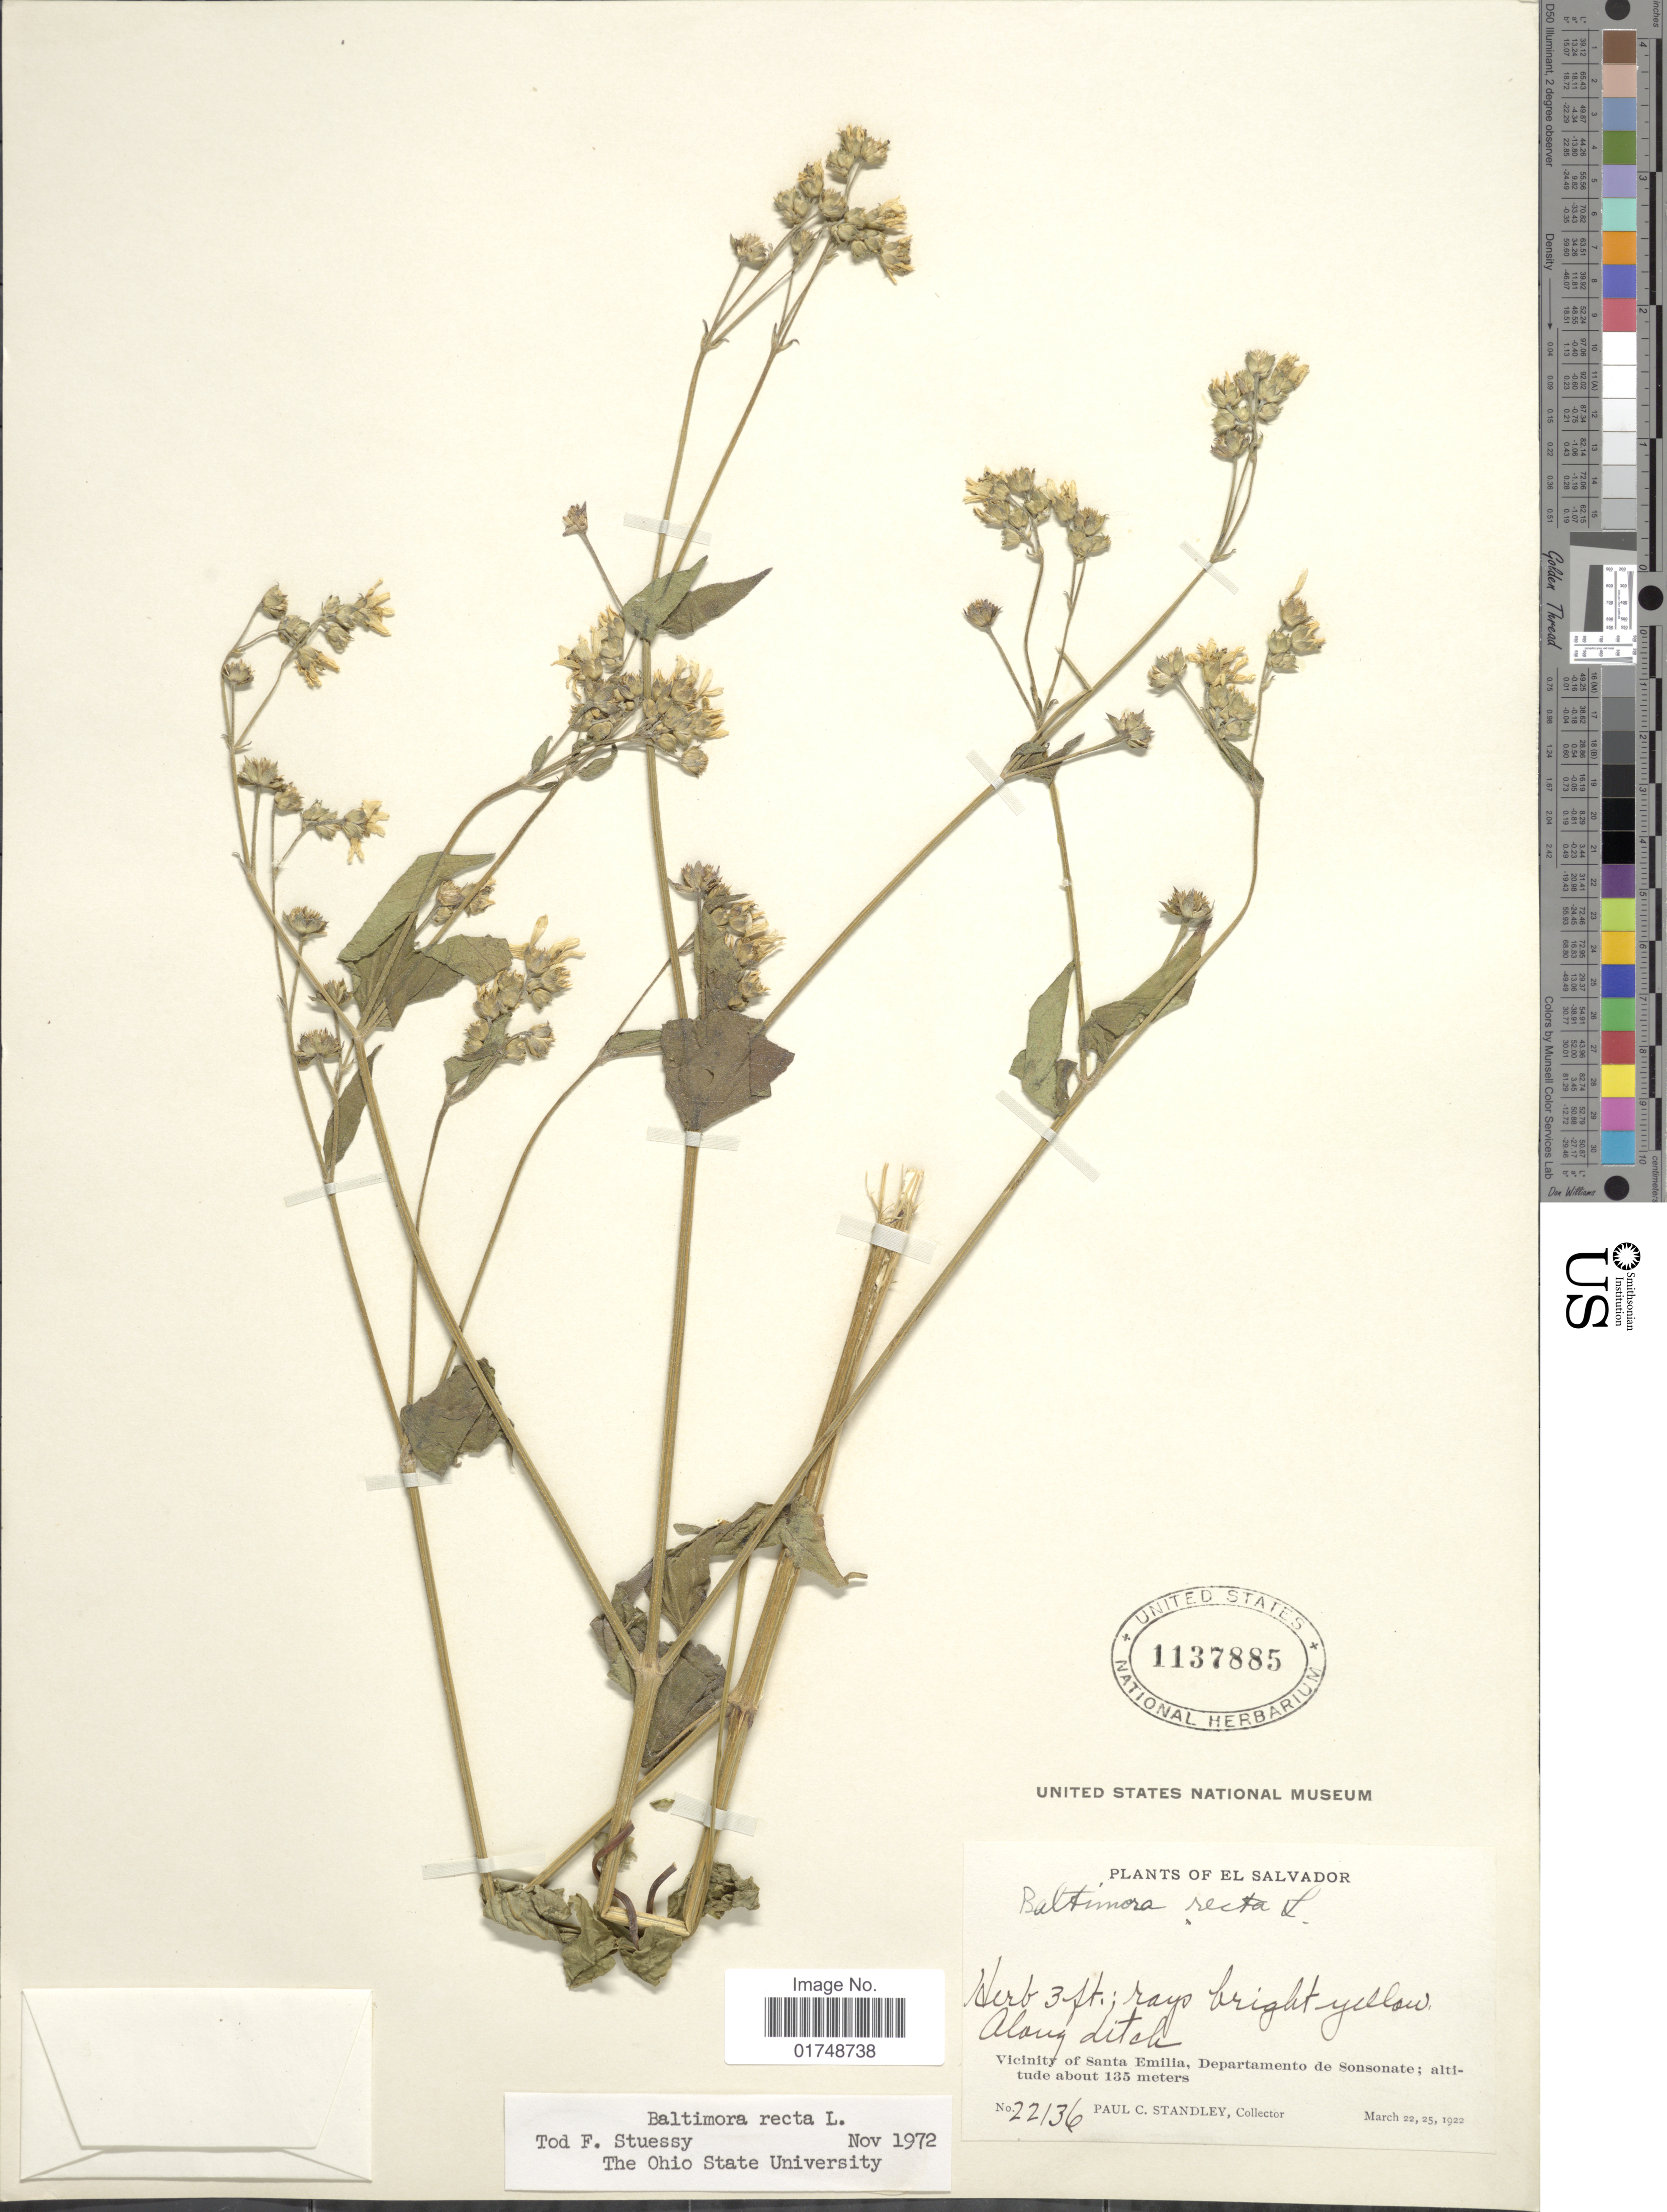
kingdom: Plantae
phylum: Tracheophyta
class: Magnoliopsida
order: Asterales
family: Asteraceae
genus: Baltimora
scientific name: Baltimora recta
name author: L.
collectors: P. C. Standley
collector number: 22136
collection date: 1922-03-22/1922-03-25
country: El Salvador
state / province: Sonsonate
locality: Vicinity of Santa Emilia, Departamento de Sonsonate. Along ditch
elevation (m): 135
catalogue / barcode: US 1137885